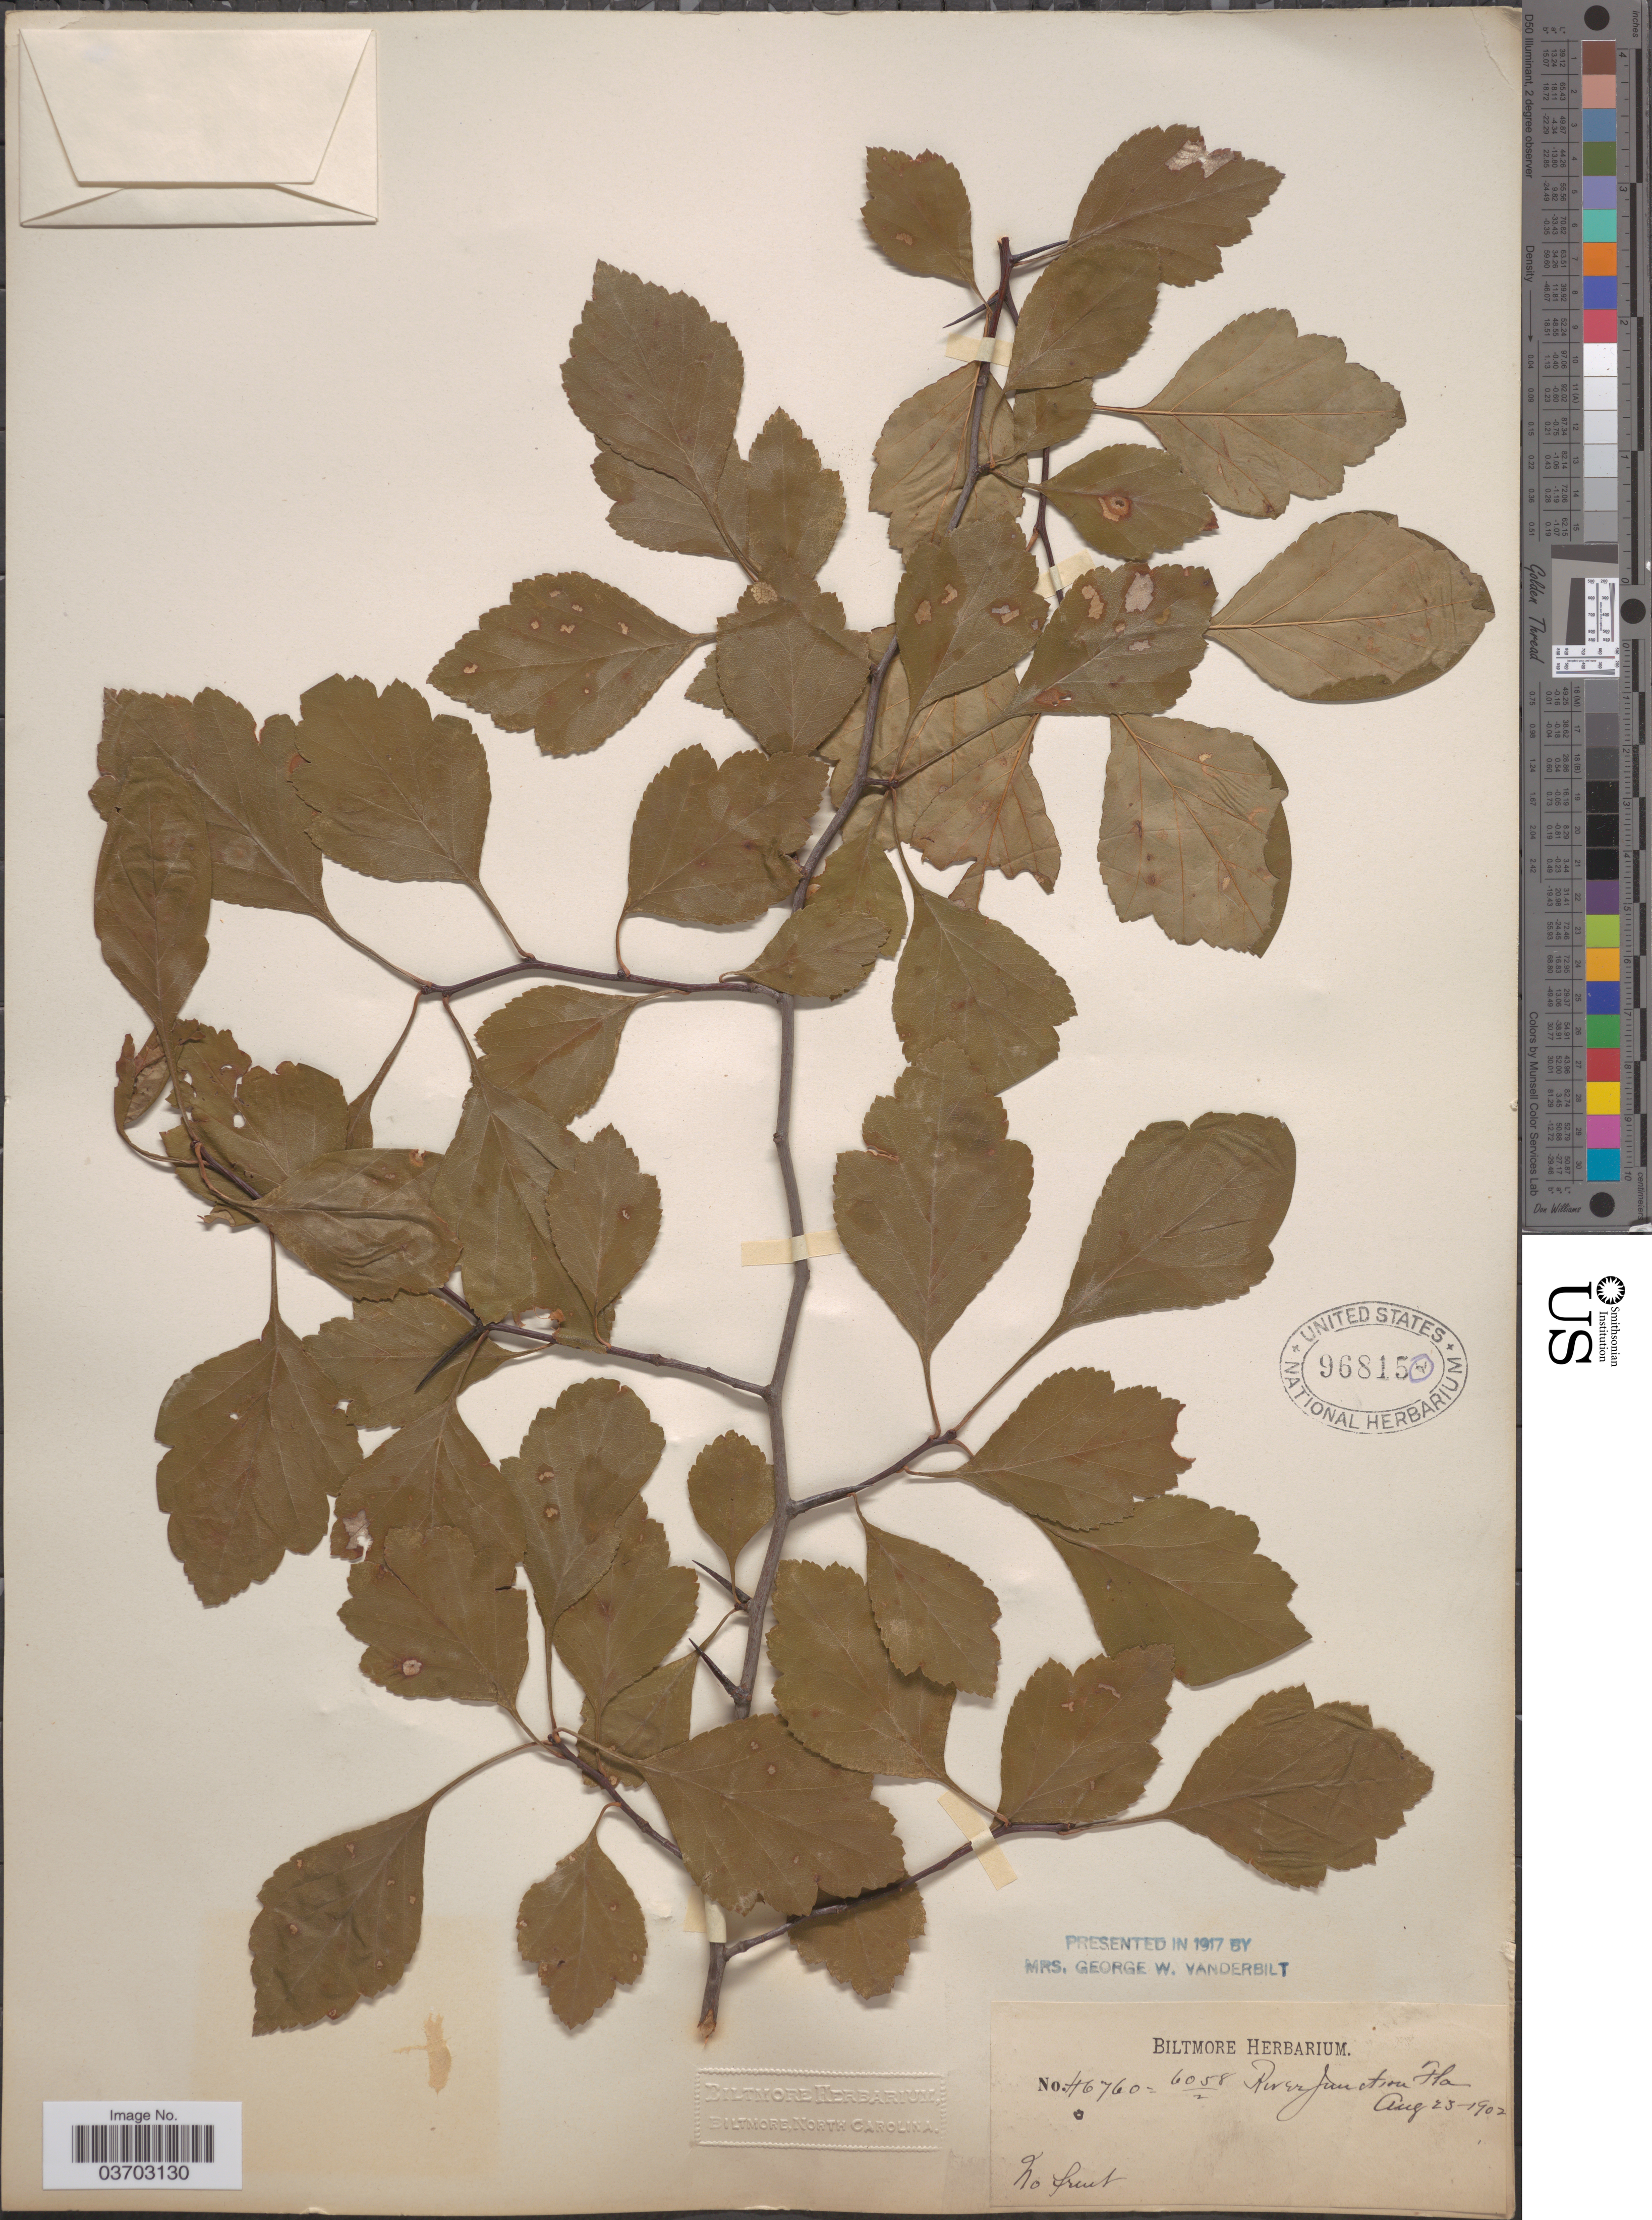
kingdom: Plantae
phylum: Tracheophyta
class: Magnoliopsida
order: Rosales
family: Rosaceae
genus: Crataegus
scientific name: Crataegus sp.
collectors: ex herb. Biltmore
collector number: H6760=6058/2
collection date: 1902-08-23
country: United States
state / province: Florida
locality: River Junction.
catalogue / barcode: US 968150